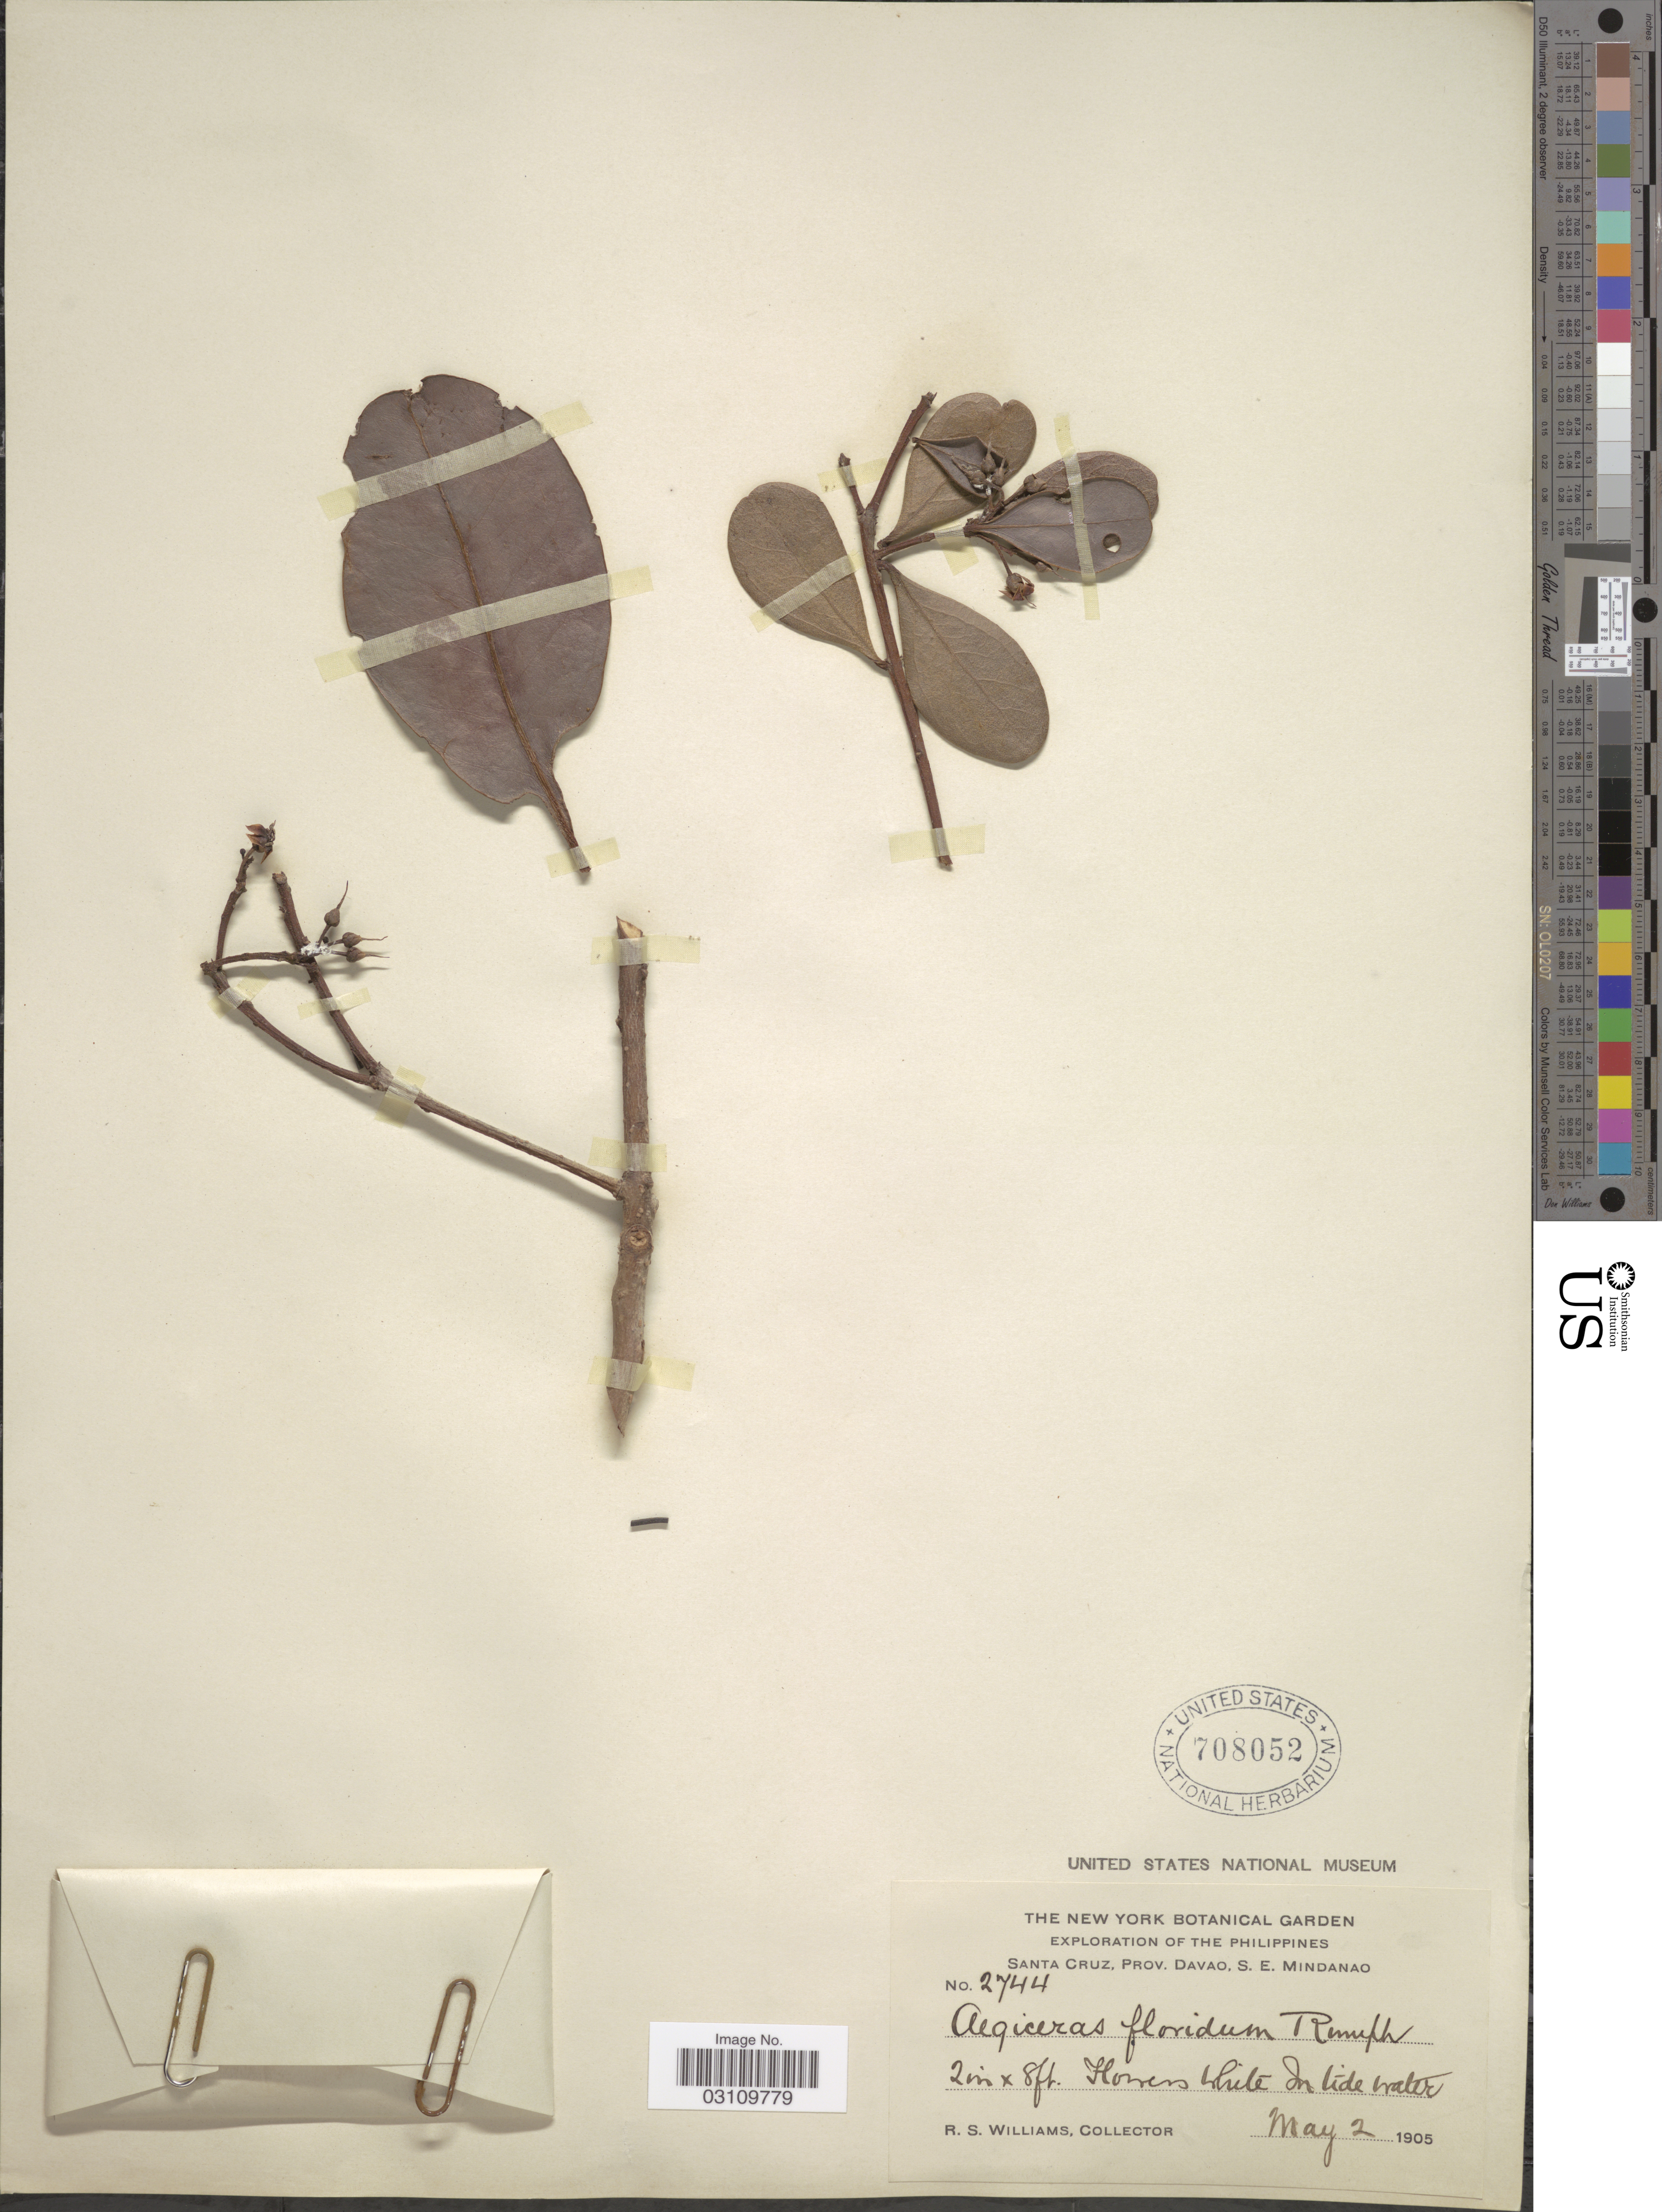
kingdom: Plantae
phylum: Tracheophyta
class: Magnoliopsida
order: Ericales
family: Primulaceae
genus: Aegiceras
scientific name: Aegiceras floridum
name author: Roem. & Schult.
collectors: R. S. Williams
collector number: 2744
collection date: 1905-05-02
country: Philippines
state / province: Davao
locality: Santa Cruz, Prov. Davao, S.E. Mindanao.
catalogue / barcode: US 708052